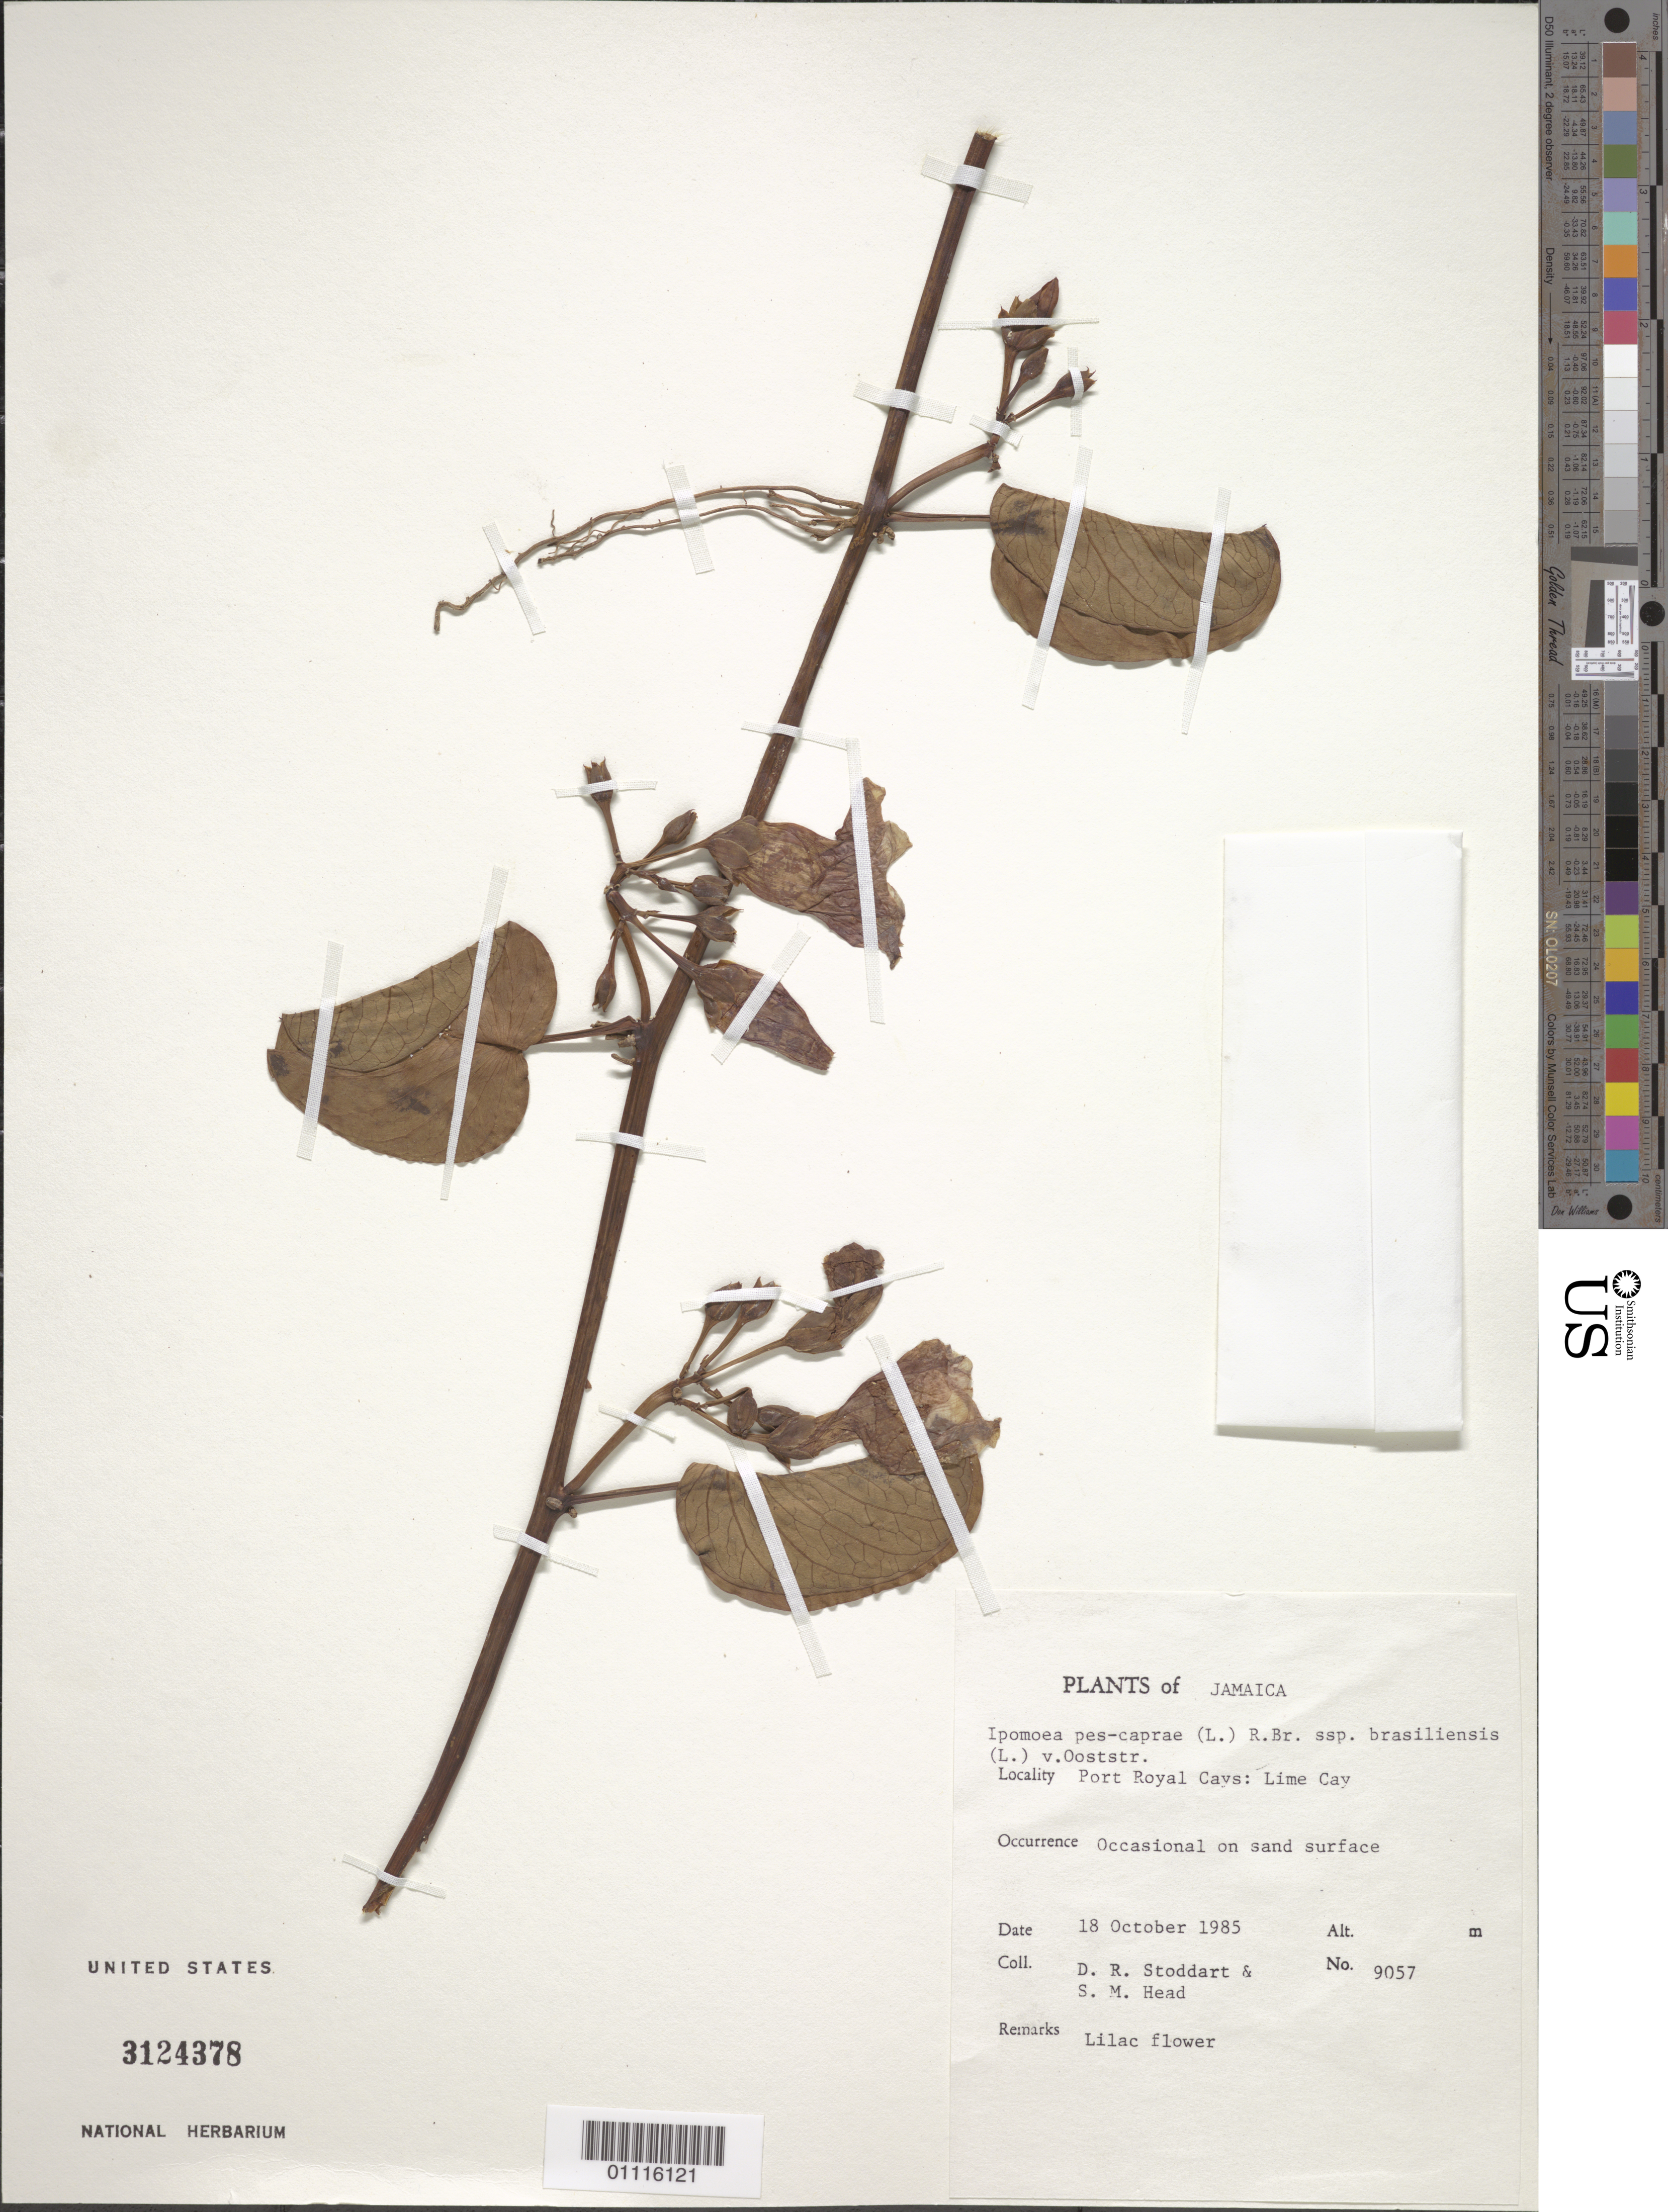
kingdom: Plantae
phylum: Tracheophyta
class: Magnoliopsida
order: Solanales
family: Convolvulaceae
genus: Ipomoea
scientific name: Ipomoea pes-caprae subsp. brasiliensis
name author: (L.) Ooststr.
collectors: D. R. Stoddart & S. Head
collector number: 9057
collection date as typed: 18 Oct 1985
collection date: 1985-10-18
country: Jamaica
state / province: Saint Andrew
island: Jamaica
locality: Port Royal Cays: Lime Cay. On sand surface.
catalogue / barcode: US 3124378